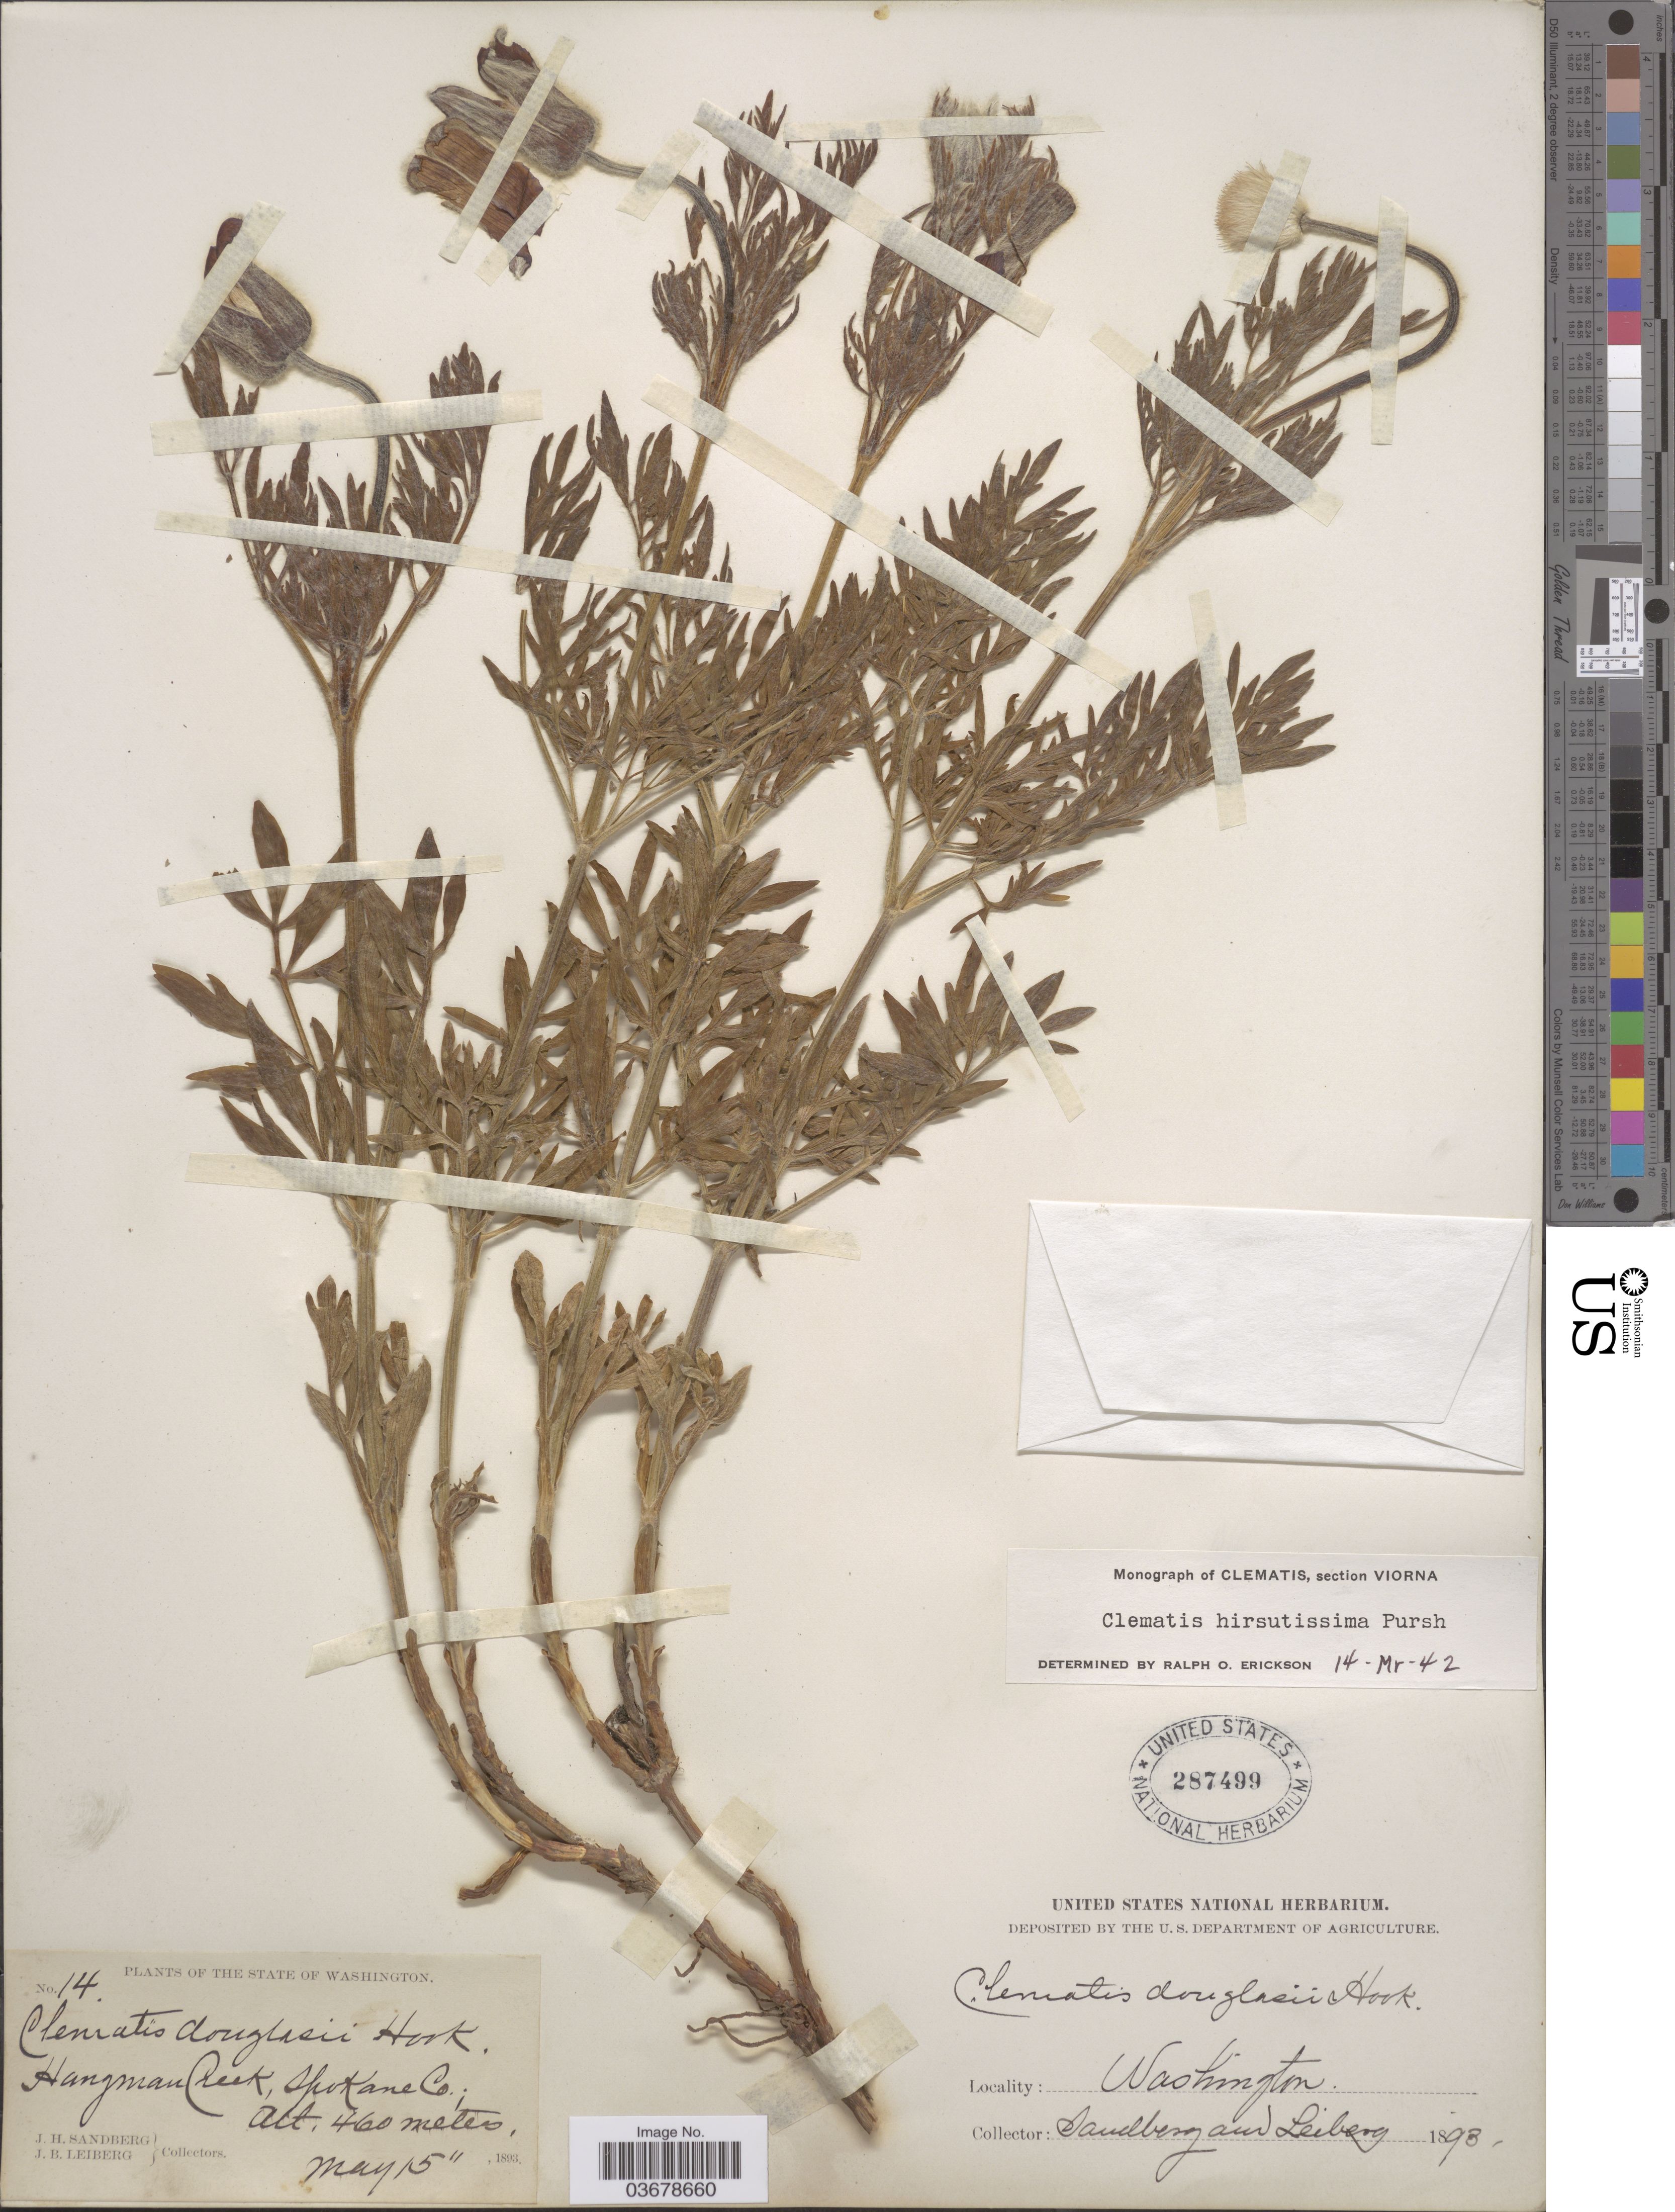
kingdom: Plantae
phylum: Tracheophyta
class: Magnoliopsida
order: Ranunculales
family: Ranunculaceae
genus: Clematis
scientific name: Clematis viorna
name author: L.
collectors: J. H. Sandberg & J. B. Leiberg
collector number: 14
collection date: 1893-05-15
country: United States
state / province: Washington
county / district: Spokane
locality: Hangman Creek, Spokane Co.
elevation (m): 460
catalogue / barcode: US 287499